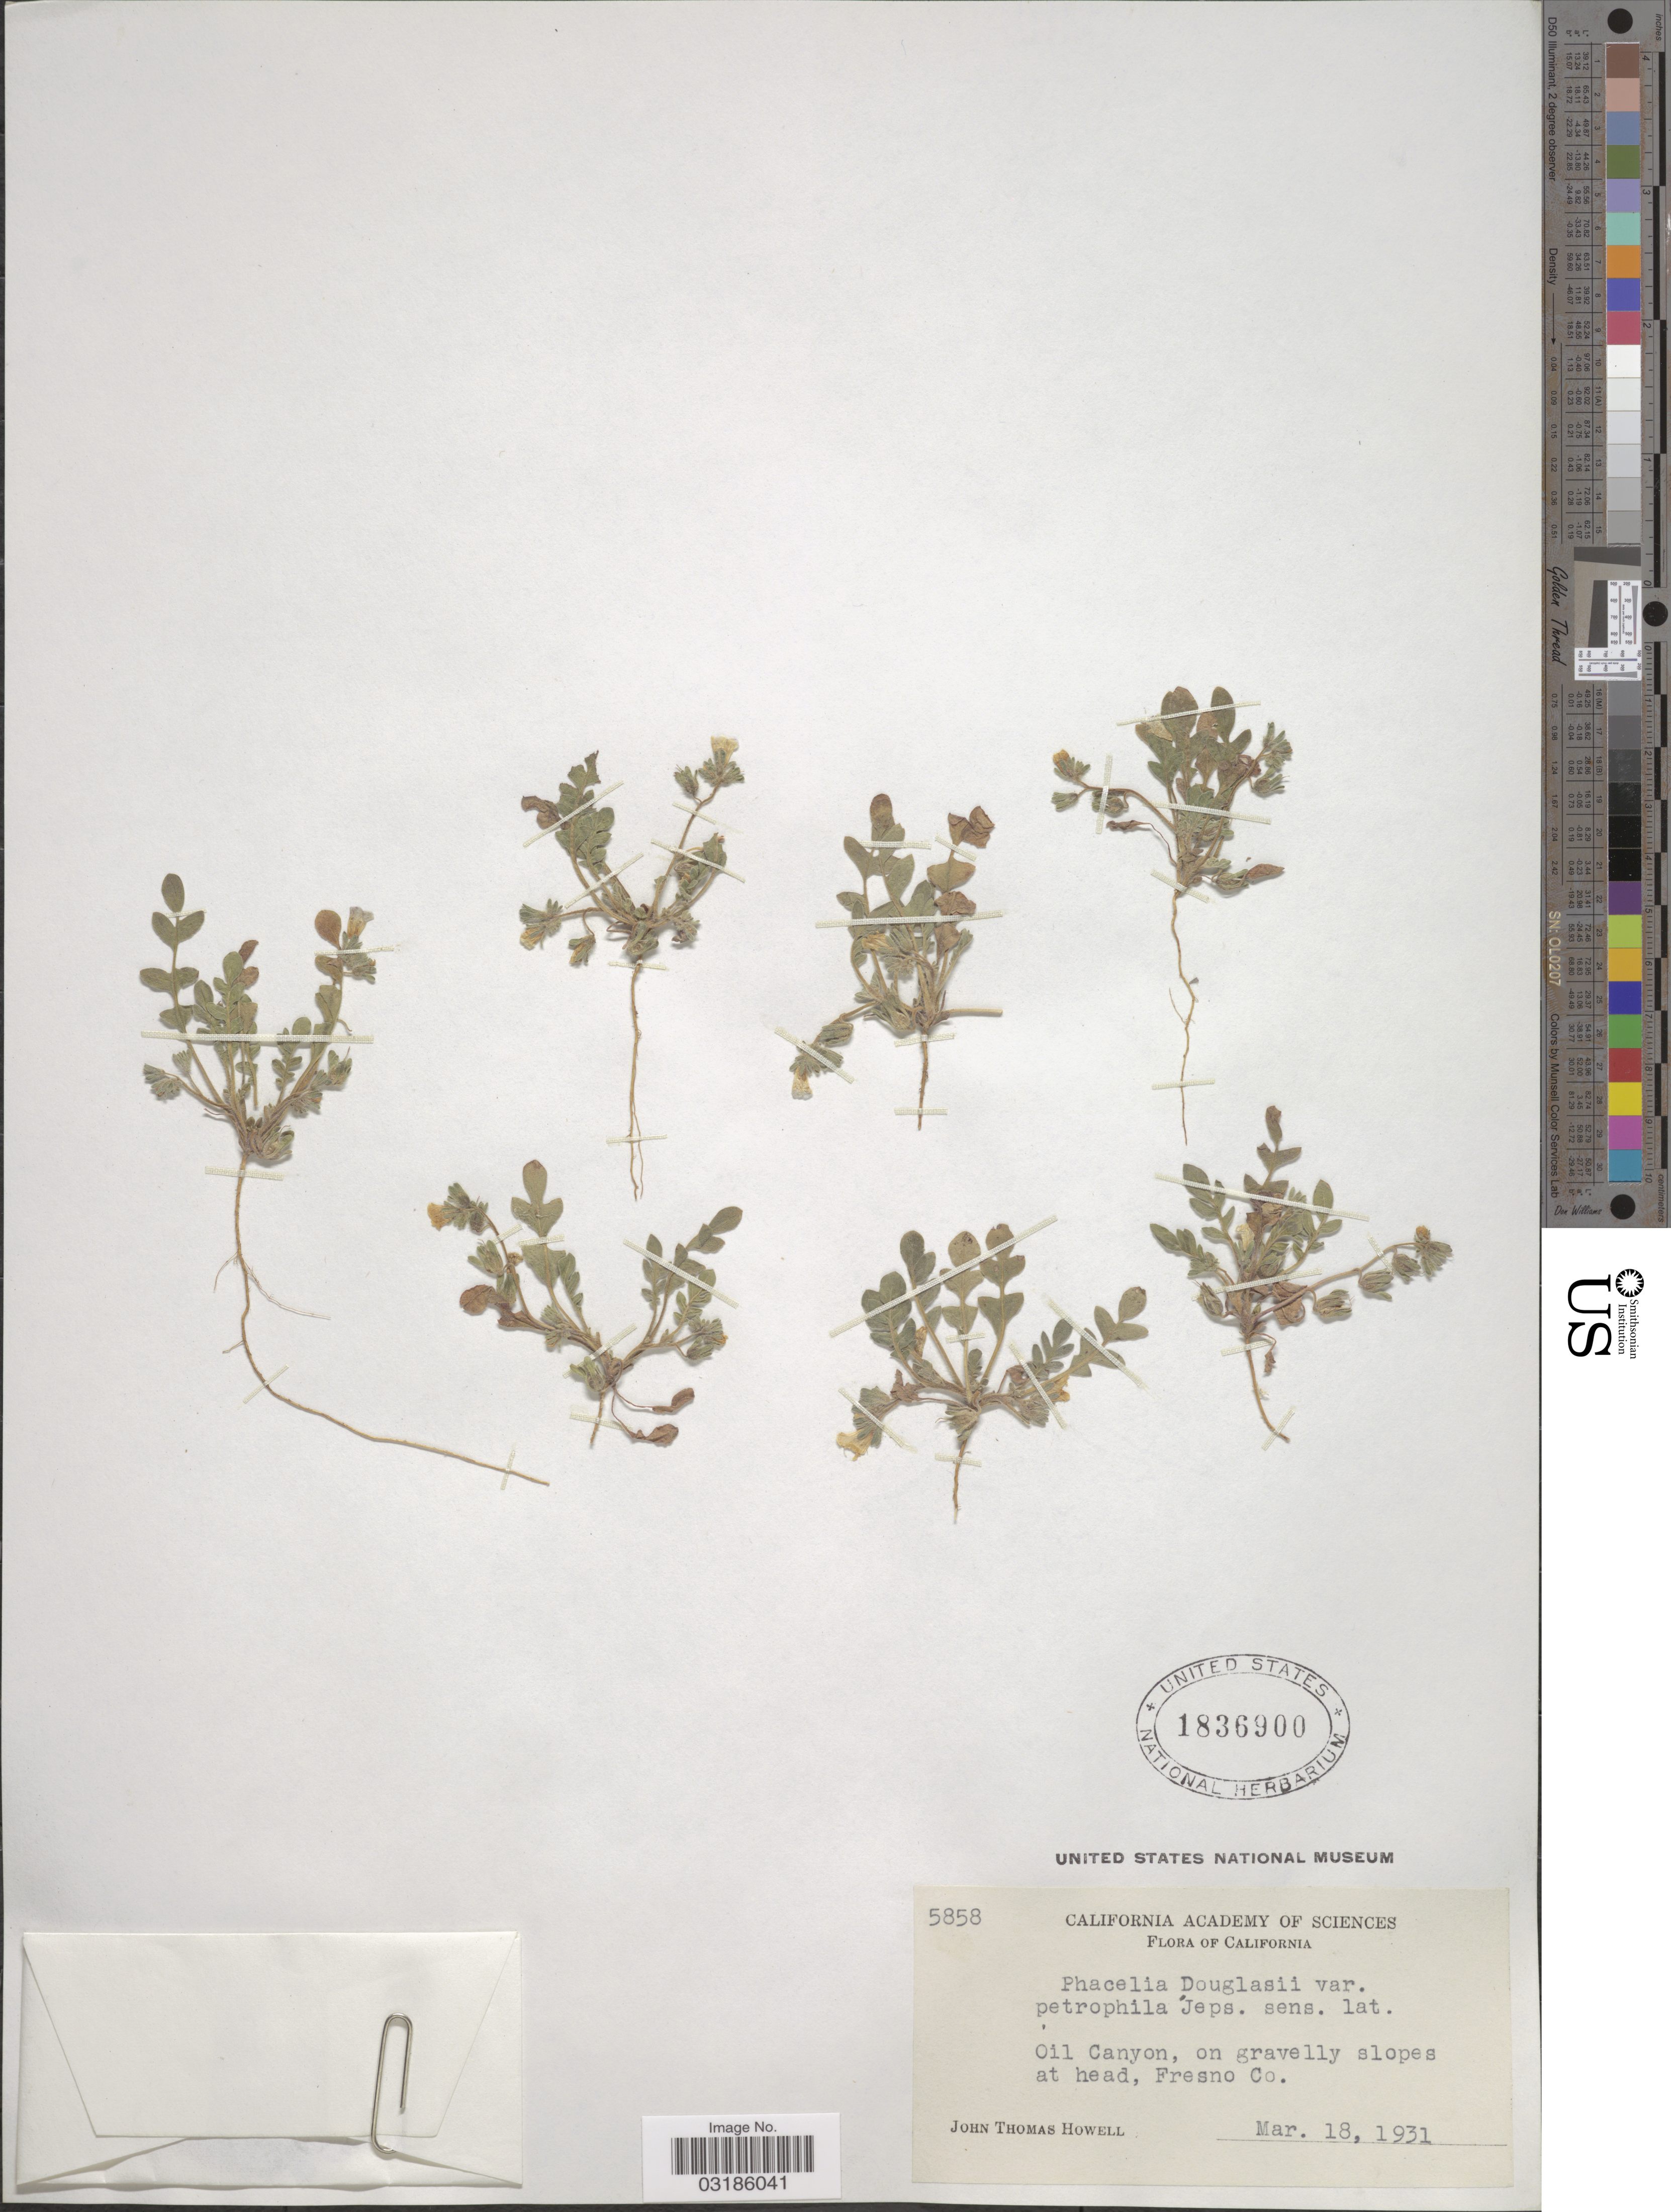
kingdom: Plantae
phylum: Tracheophyta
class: Magnoliopsida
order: Boraginales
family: Hydrophyllaceae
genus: Phacelia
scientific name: Phacelia douglasii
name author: (Benth.) Torr.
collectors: J. T. Howell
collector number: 5858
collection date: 1931-03-18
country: United States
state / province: California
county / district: Fresno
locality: Oil Canyon, on gravelly slopes at head, Fresno Co.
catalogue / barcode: US 1836900